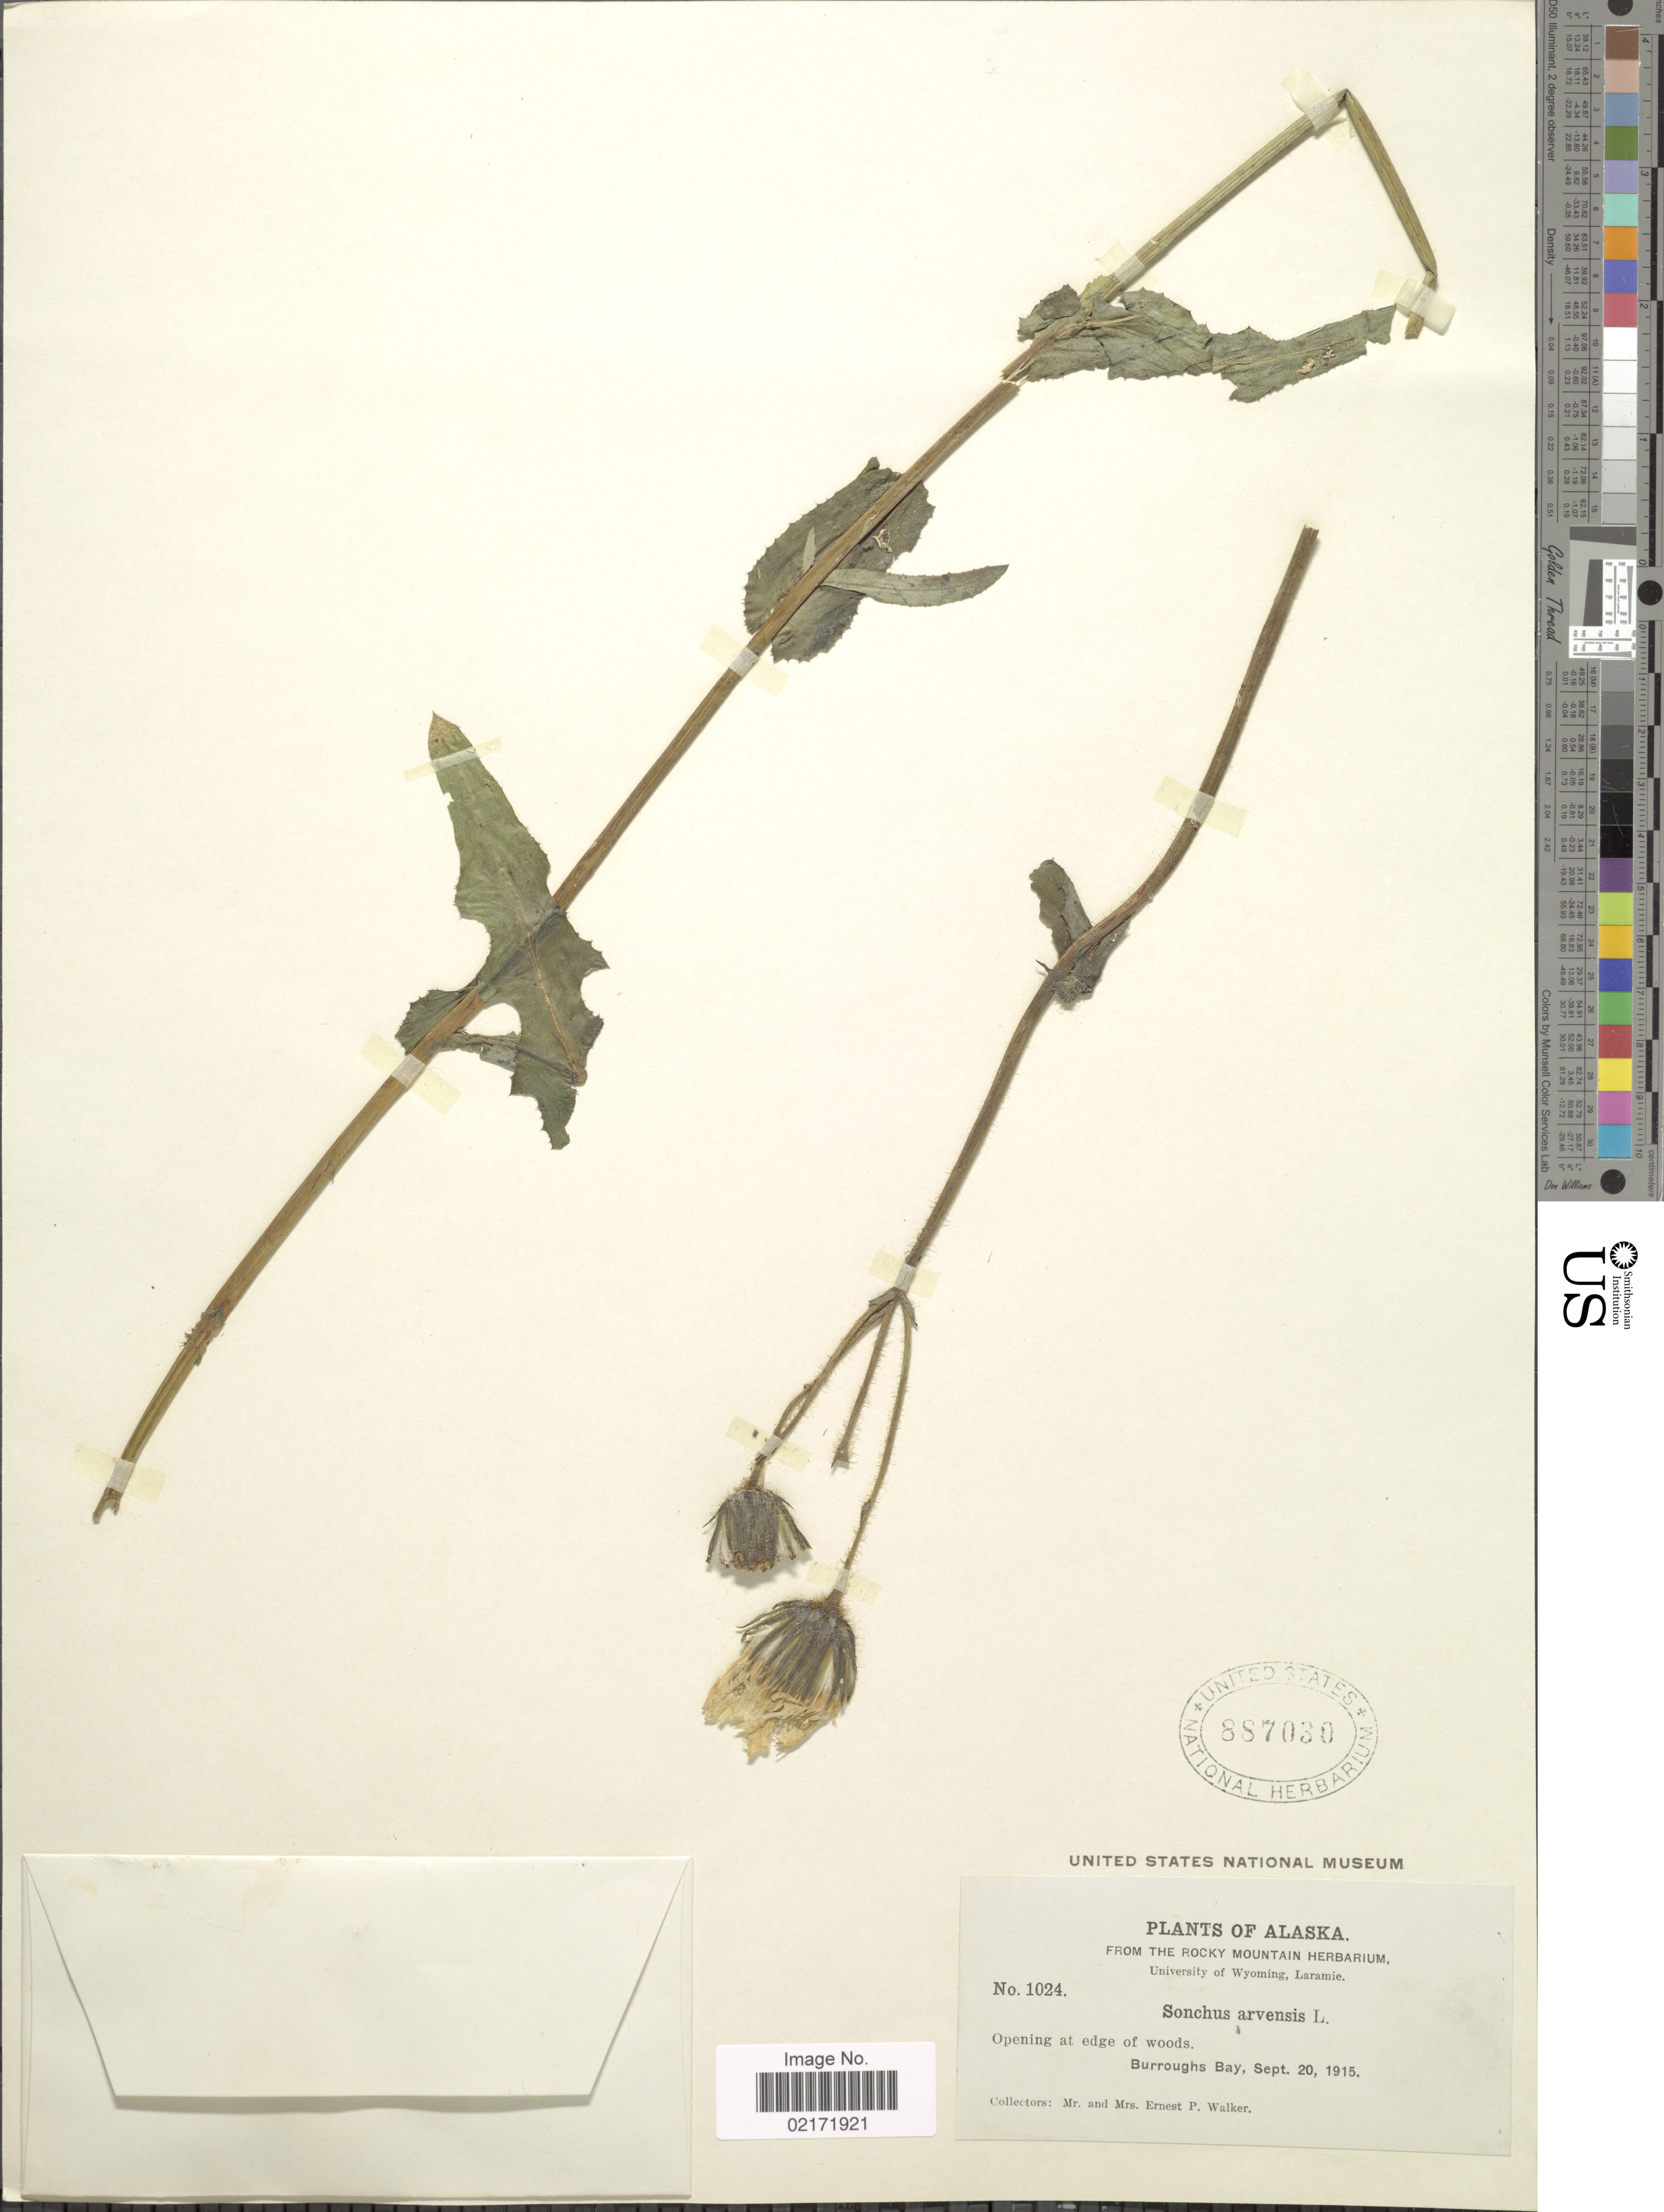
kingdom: Plantae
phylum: Tracheophyta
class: Magnoliopsida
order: Asterales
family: Asteraceae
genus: Sonchus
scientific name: Sonchus arvensis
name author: L.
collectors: E. P. Walker & E. Walker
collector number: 1024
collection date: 1915-09-20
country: United States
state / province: Alaska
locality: Opening at edge of woods, Burroughs Bay.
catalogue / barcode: US 887030